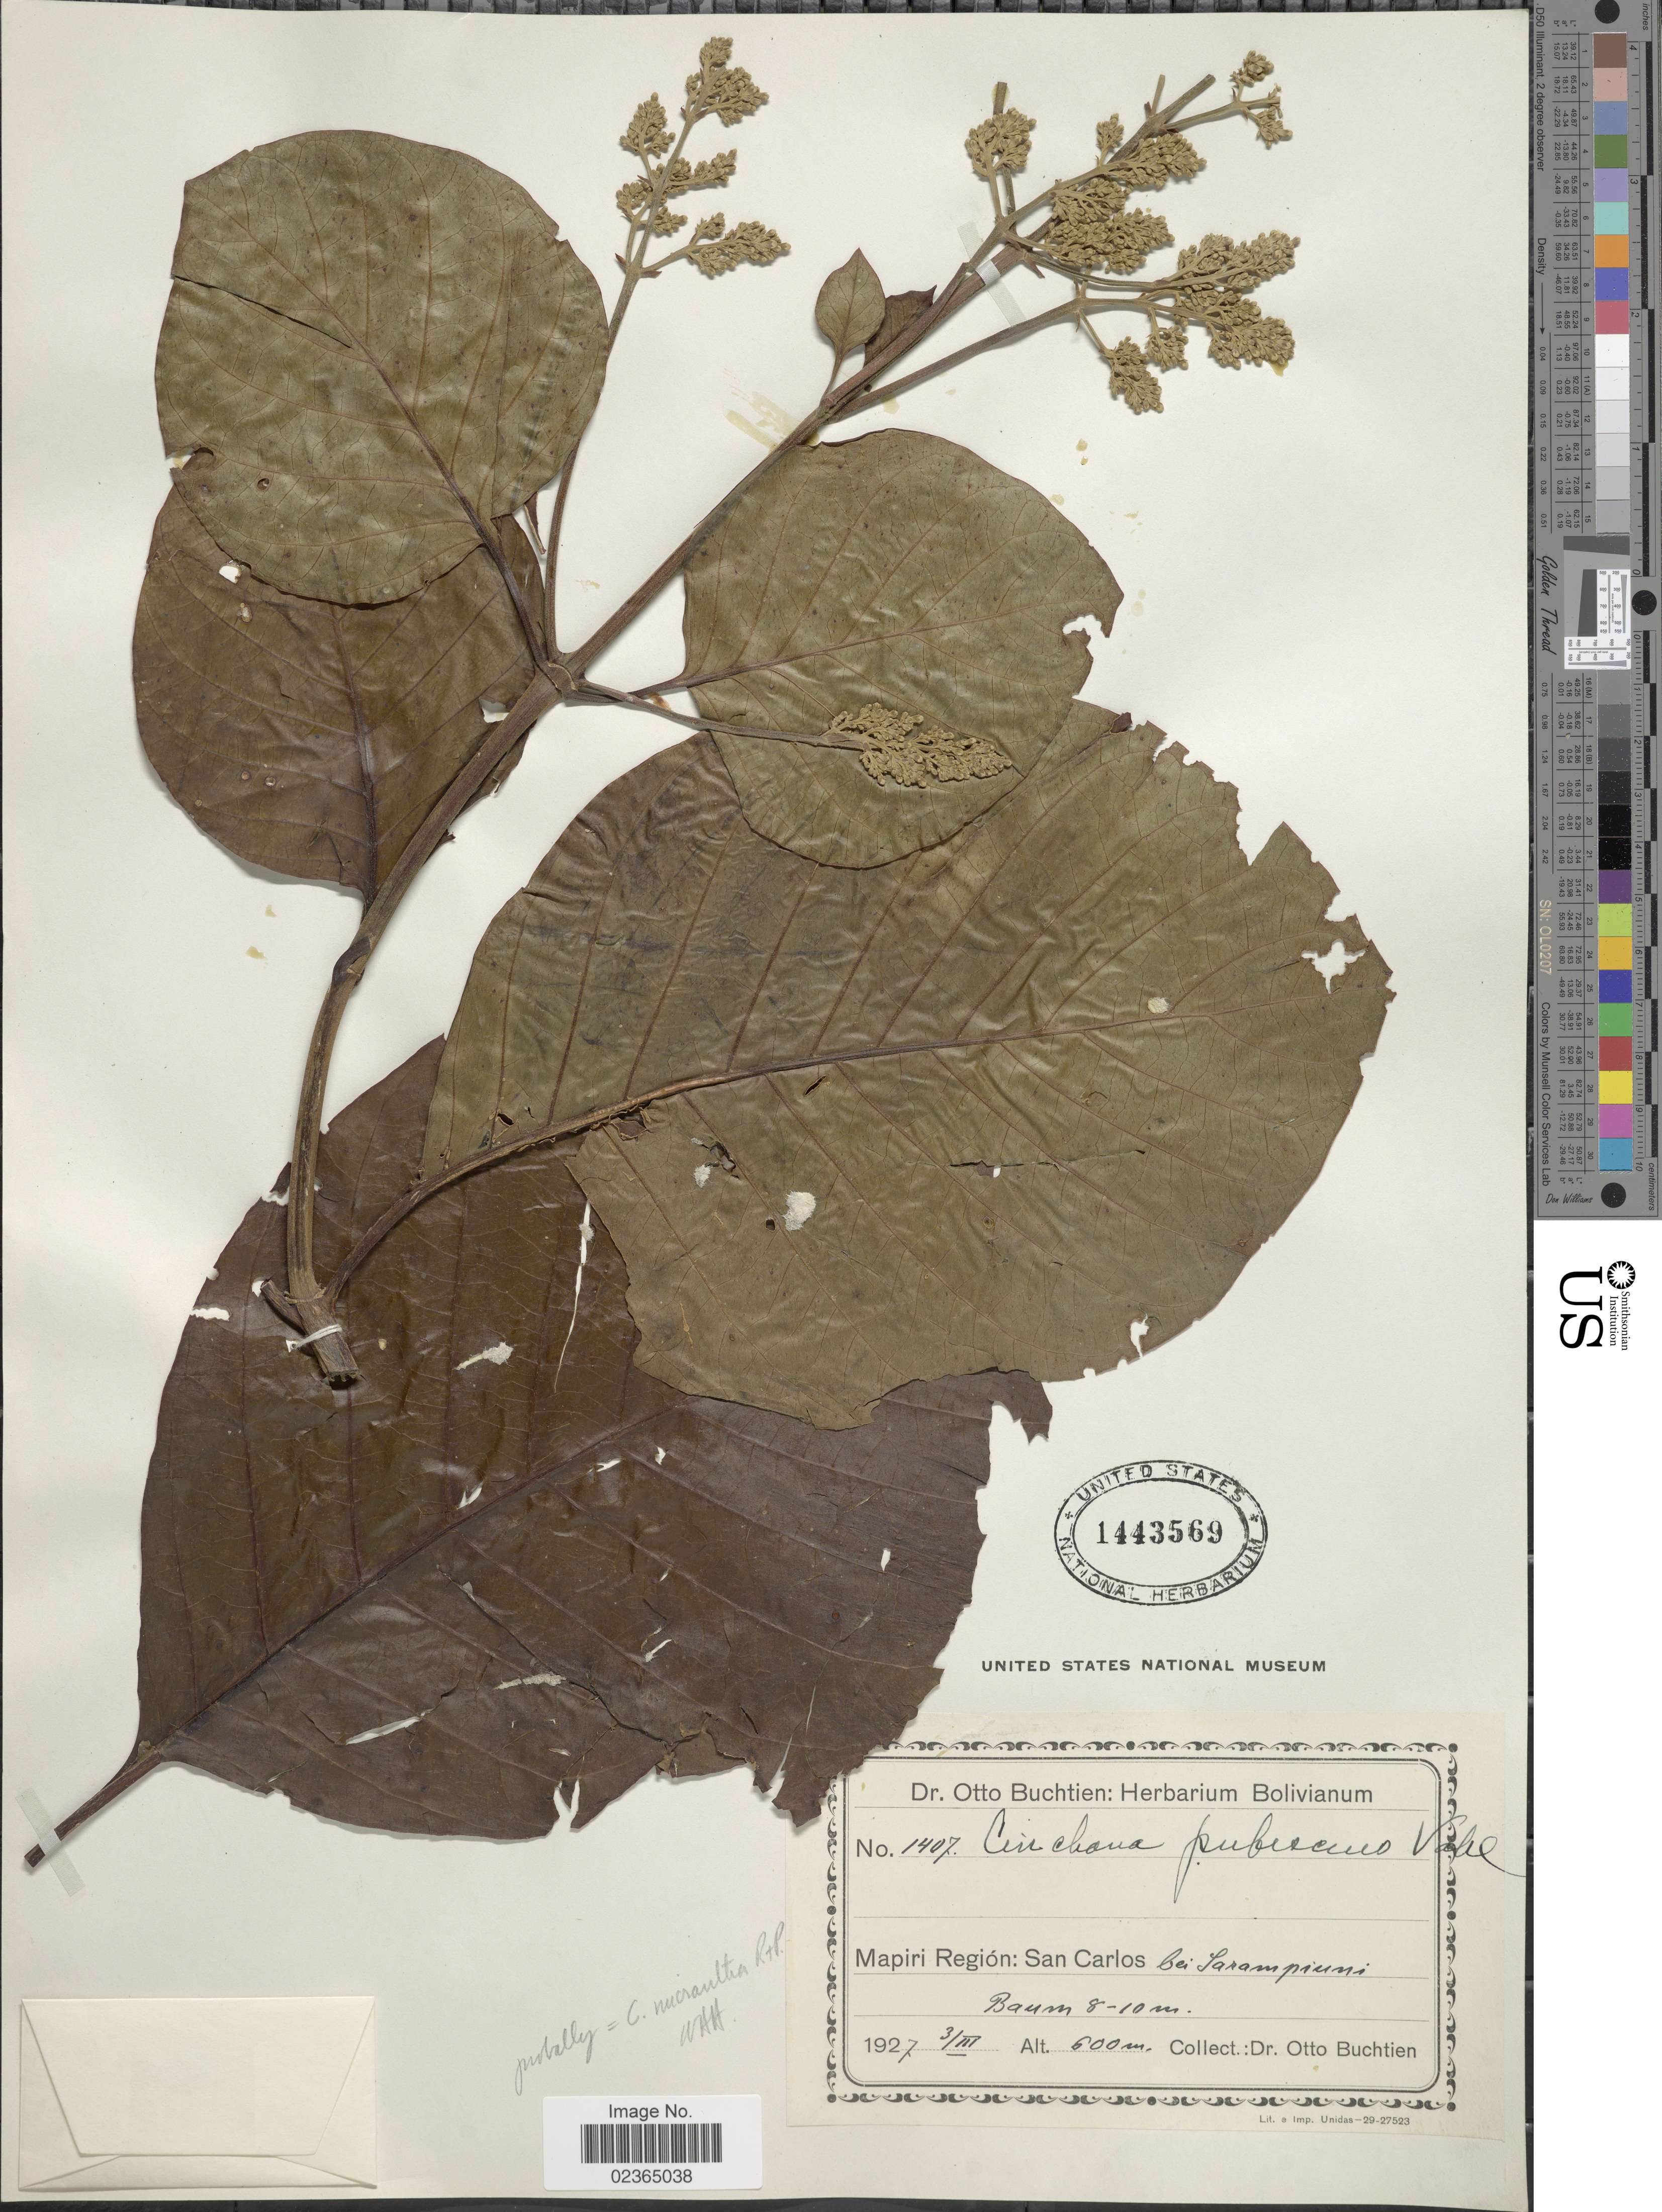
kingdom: Plantae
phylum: Tracheophyta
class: Magnoliopsida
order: Gentianales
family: Rubiaceae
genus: Cinchona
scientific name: Cinchona pubescens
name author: Vahl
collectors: O. Buchtien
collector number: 1407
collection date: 1927-03-03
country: Bolivia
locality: Mapiri Región: San Carlos bei Sarampiuni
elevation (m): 600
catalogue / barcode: US 1443569